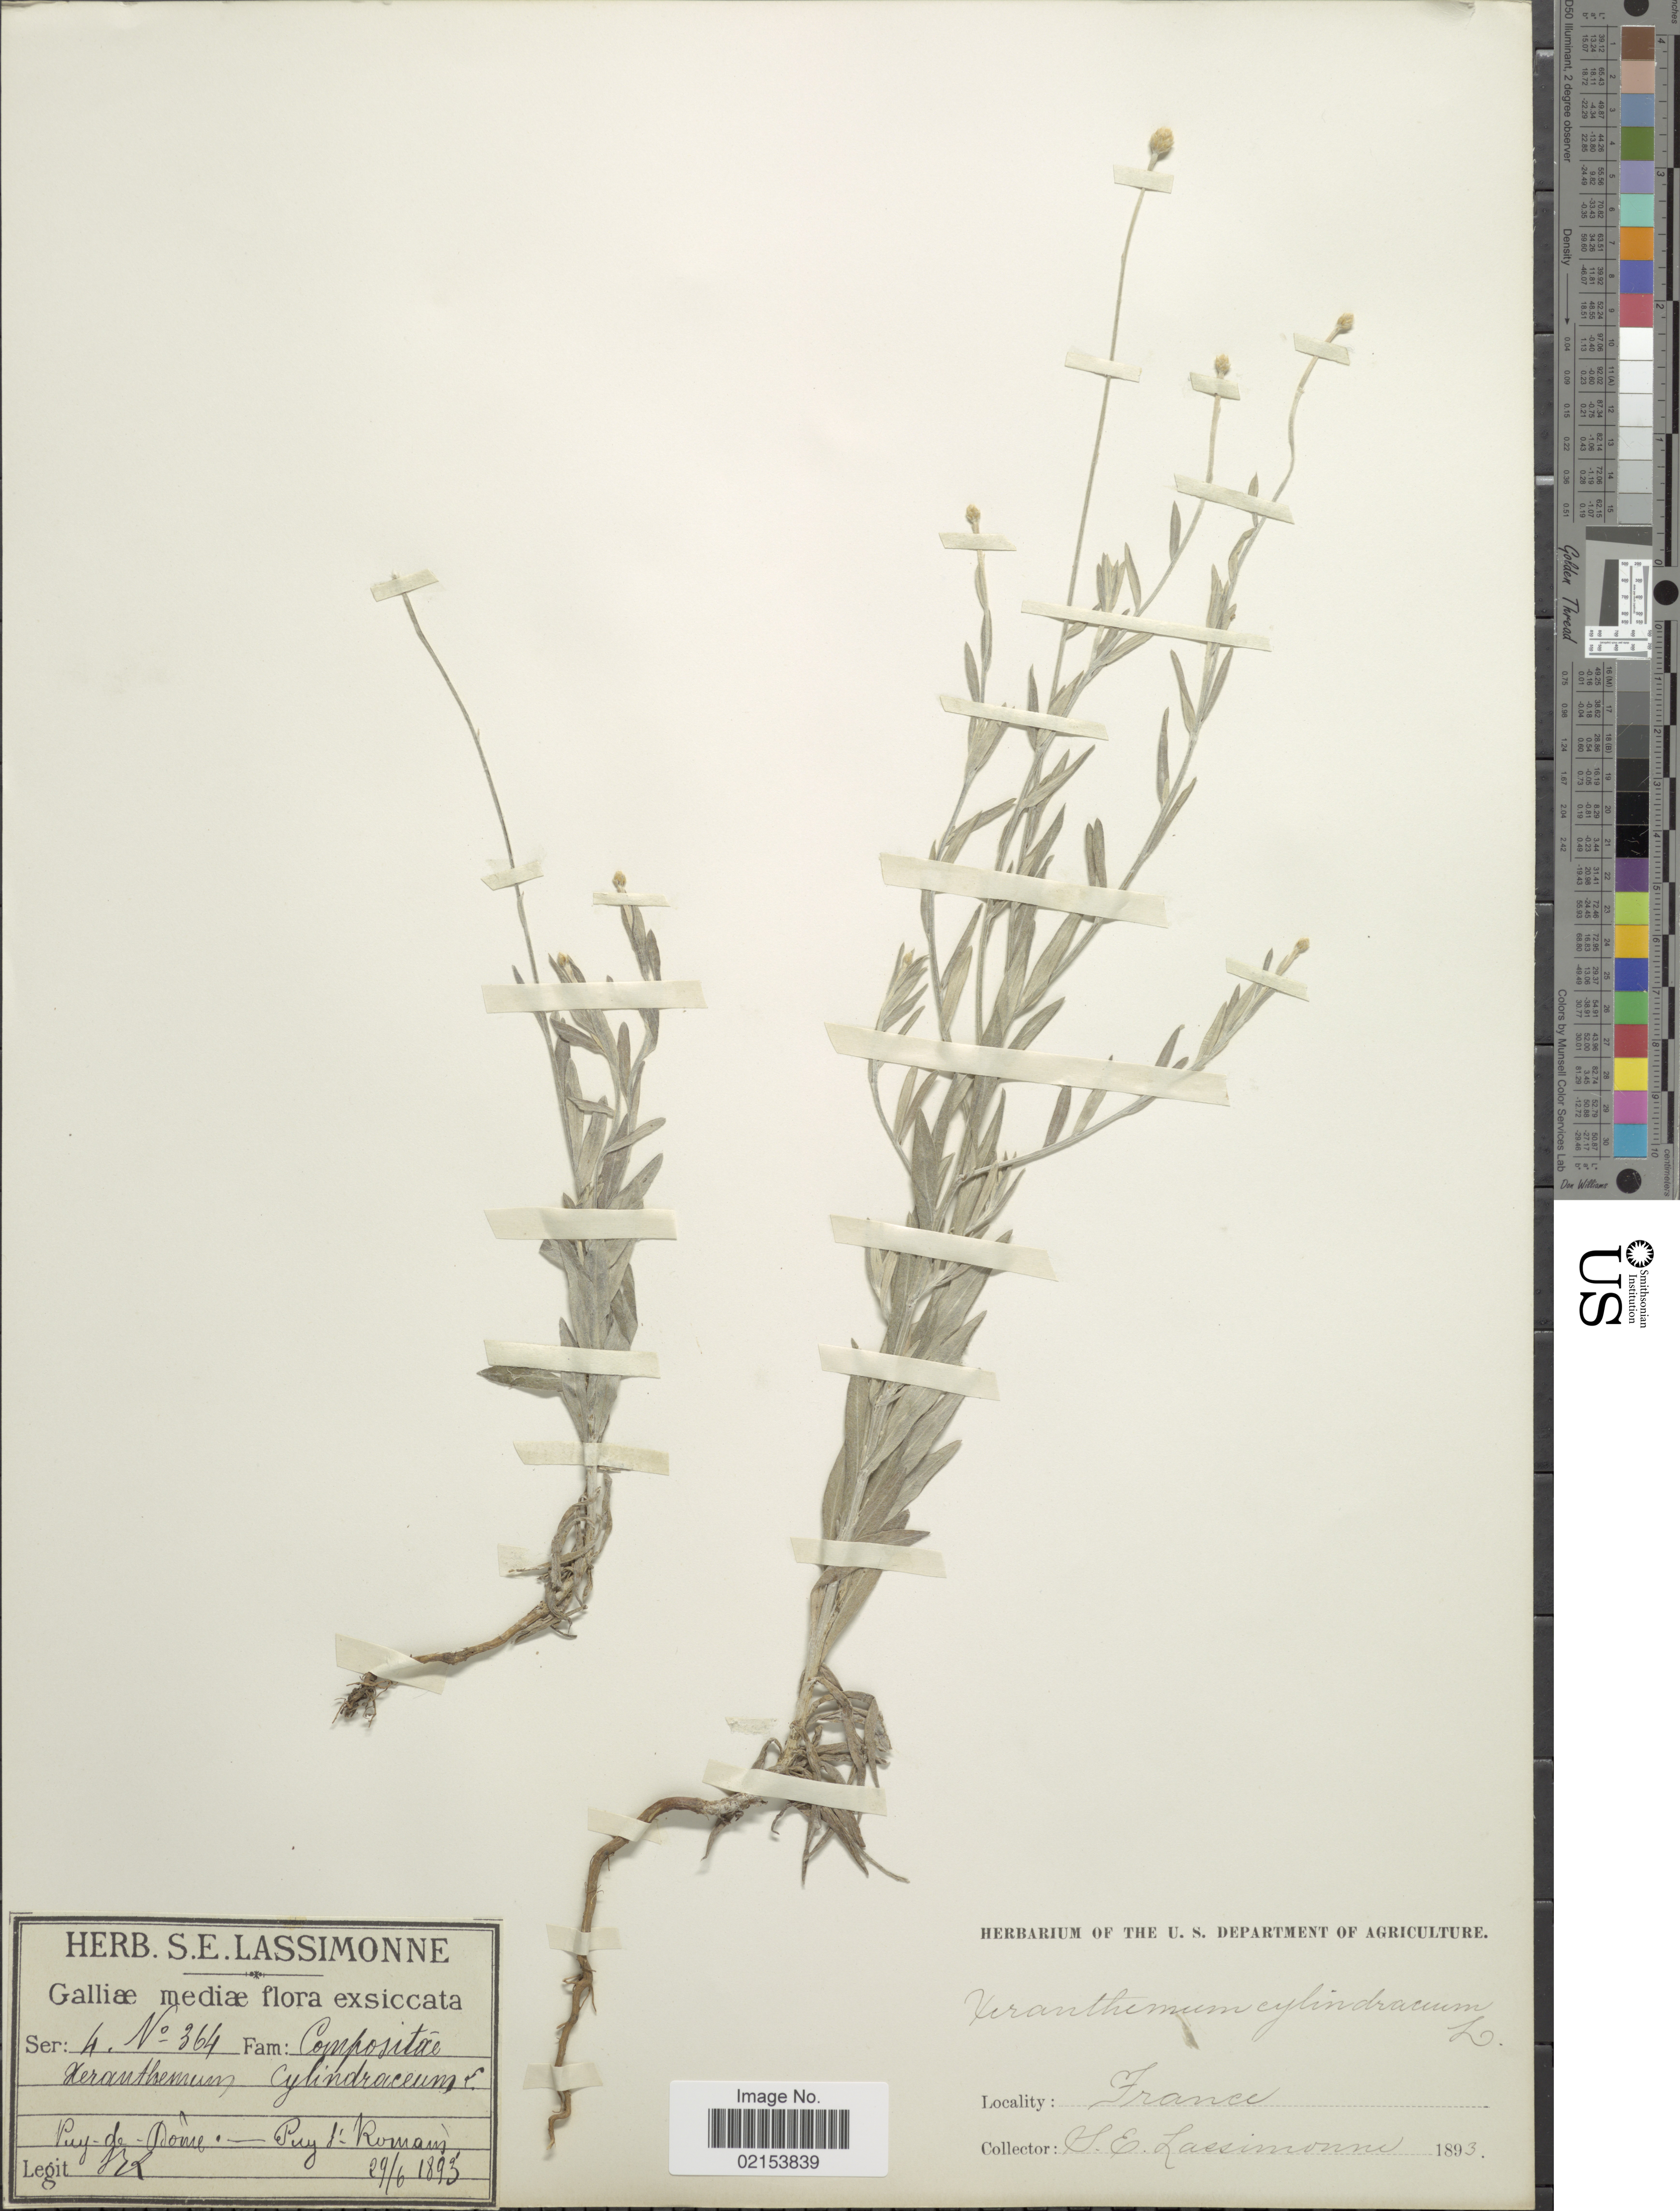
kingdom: Plantae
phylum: Tracheophyta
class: Magnoliopsida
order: Asterales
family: Asteraceae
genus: Xeranthemum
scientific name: Xeranthemum cylindraceum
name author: Sm.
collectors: S. Lassimonne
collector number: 364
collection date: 1893-06-29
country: France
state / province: Auvergne-Rhône-Alpes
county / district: Puy-de-Dôme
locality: Puy-de-Dôme-Puy d'Roman